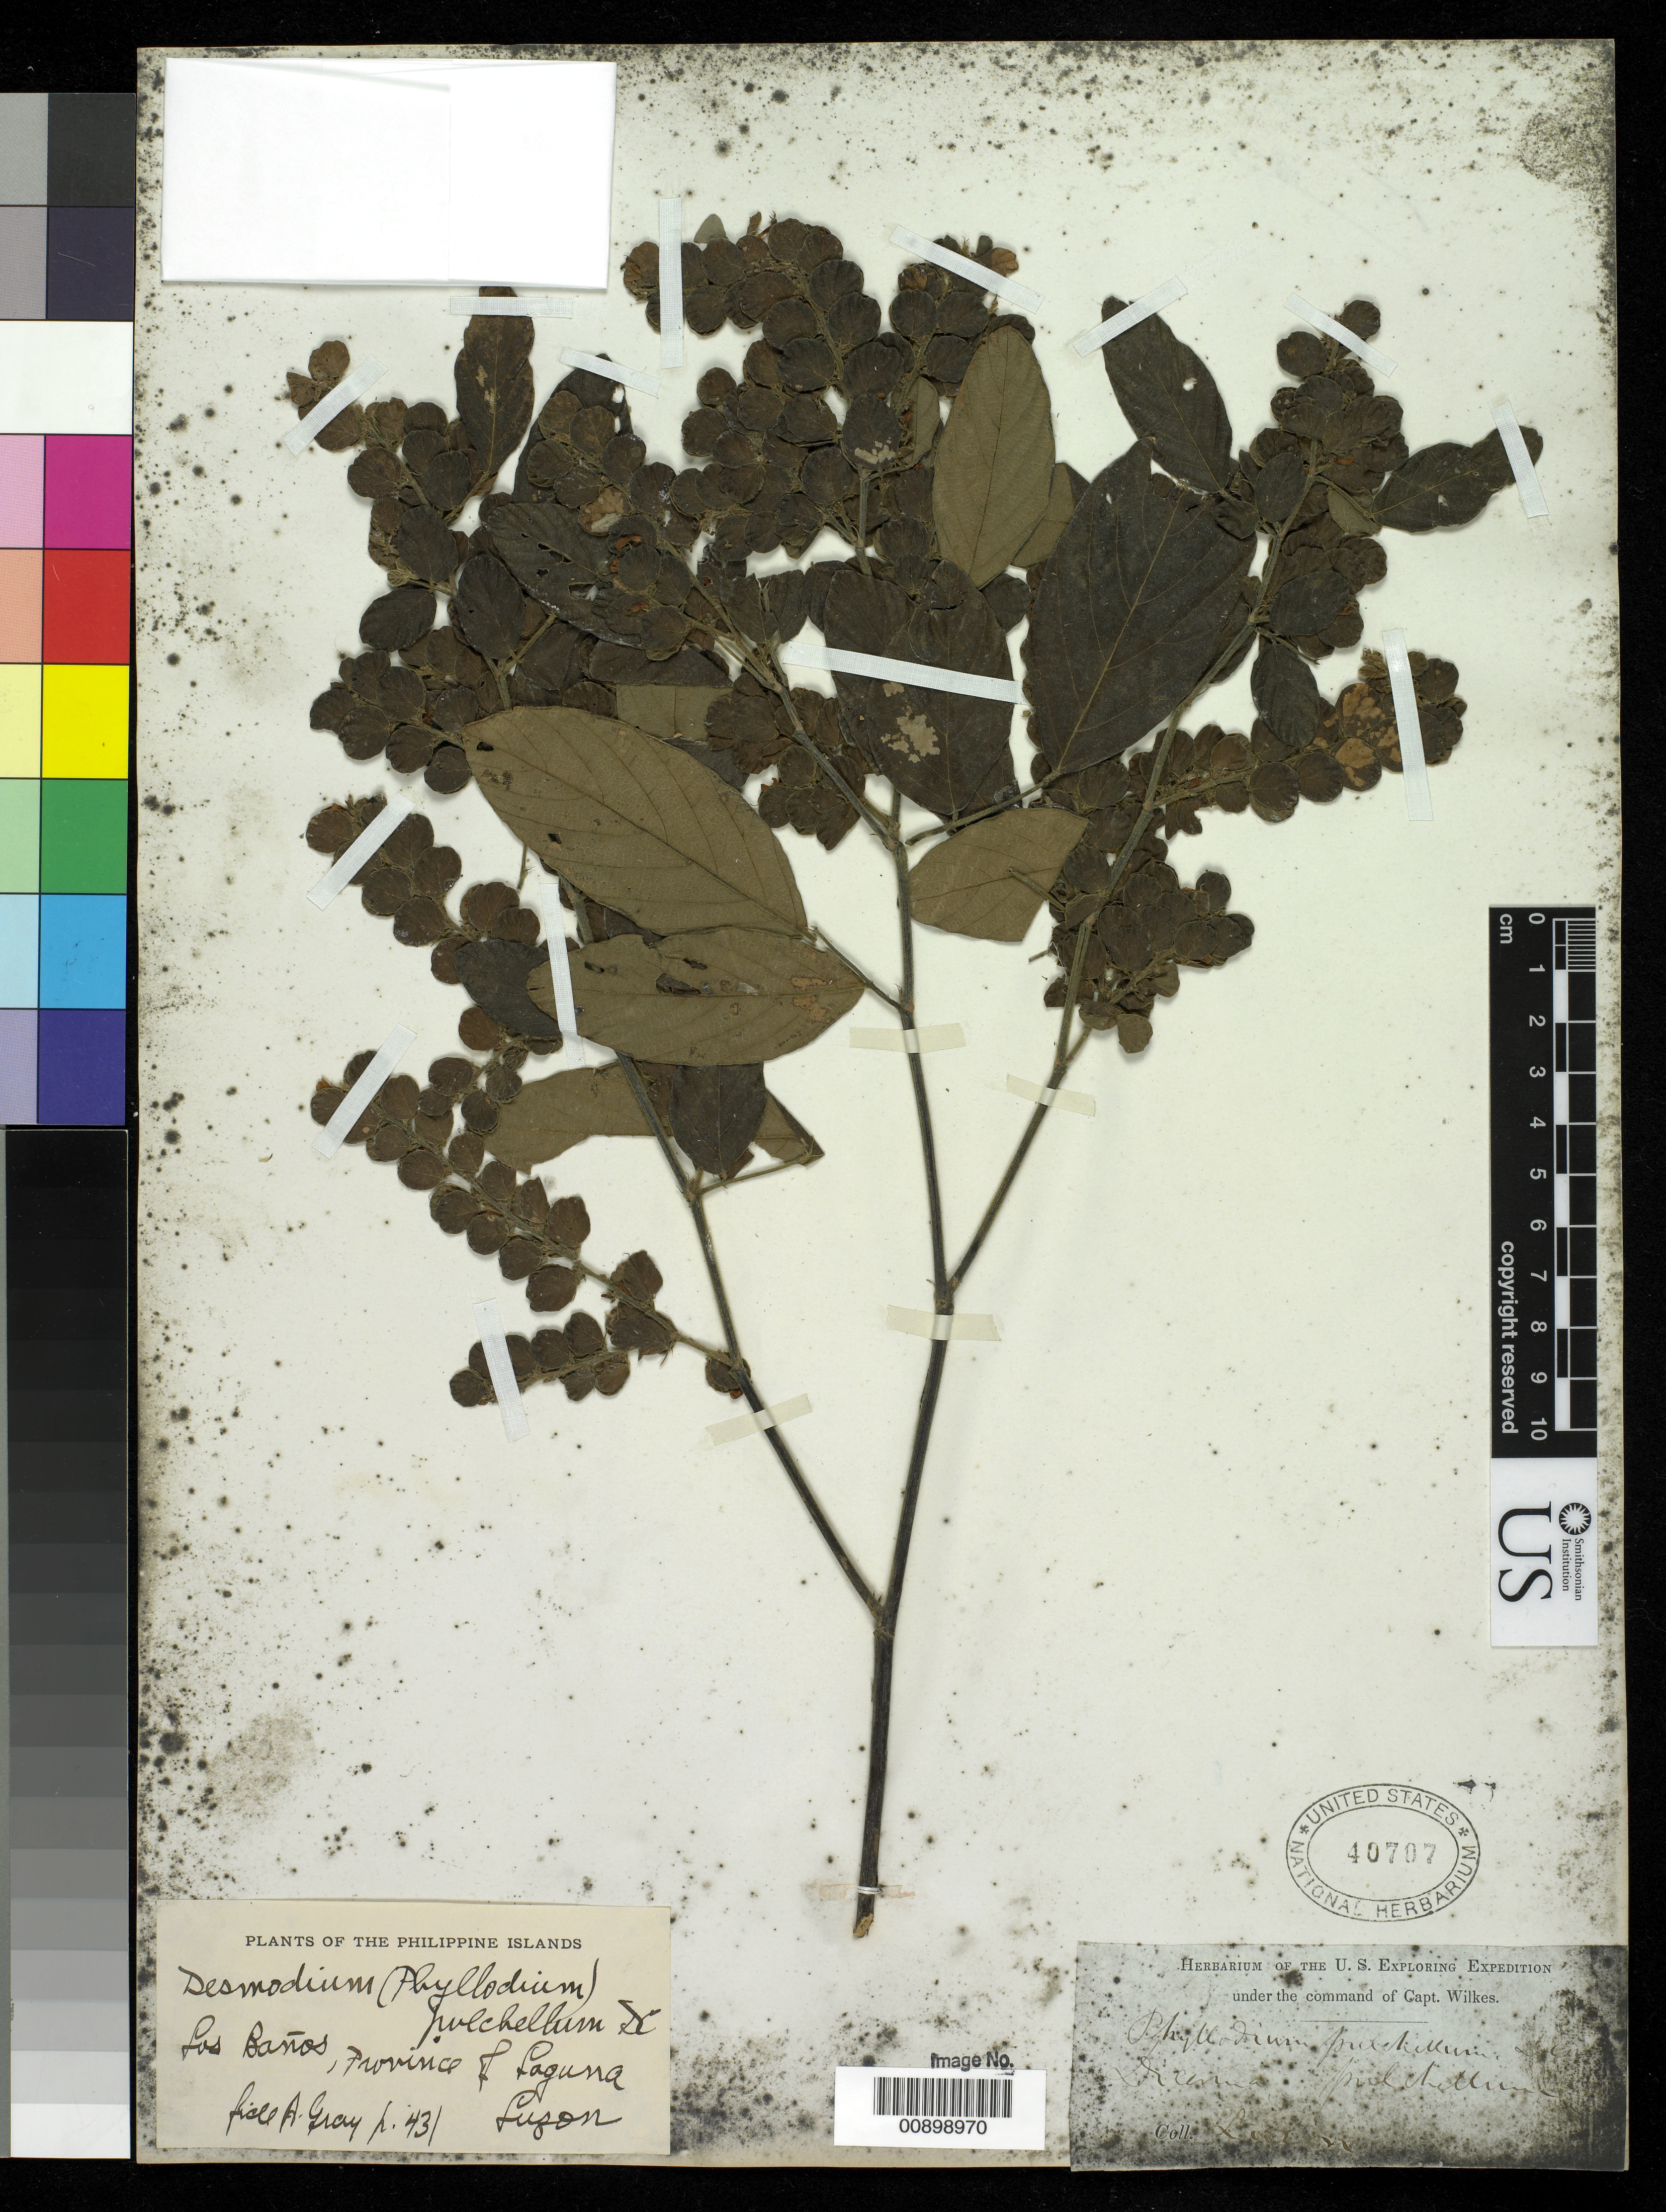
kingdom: Plantae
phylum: Tracheophyta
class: Magnoliopsida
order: Fabales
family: Fabaceae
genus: Phyllodium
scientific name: Phyllodium pulchellum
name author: (L.) Desv.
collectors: Wilkes Explor. Exped.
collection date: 1838/1842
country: Philippines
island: Luzon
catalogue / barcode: US 40707